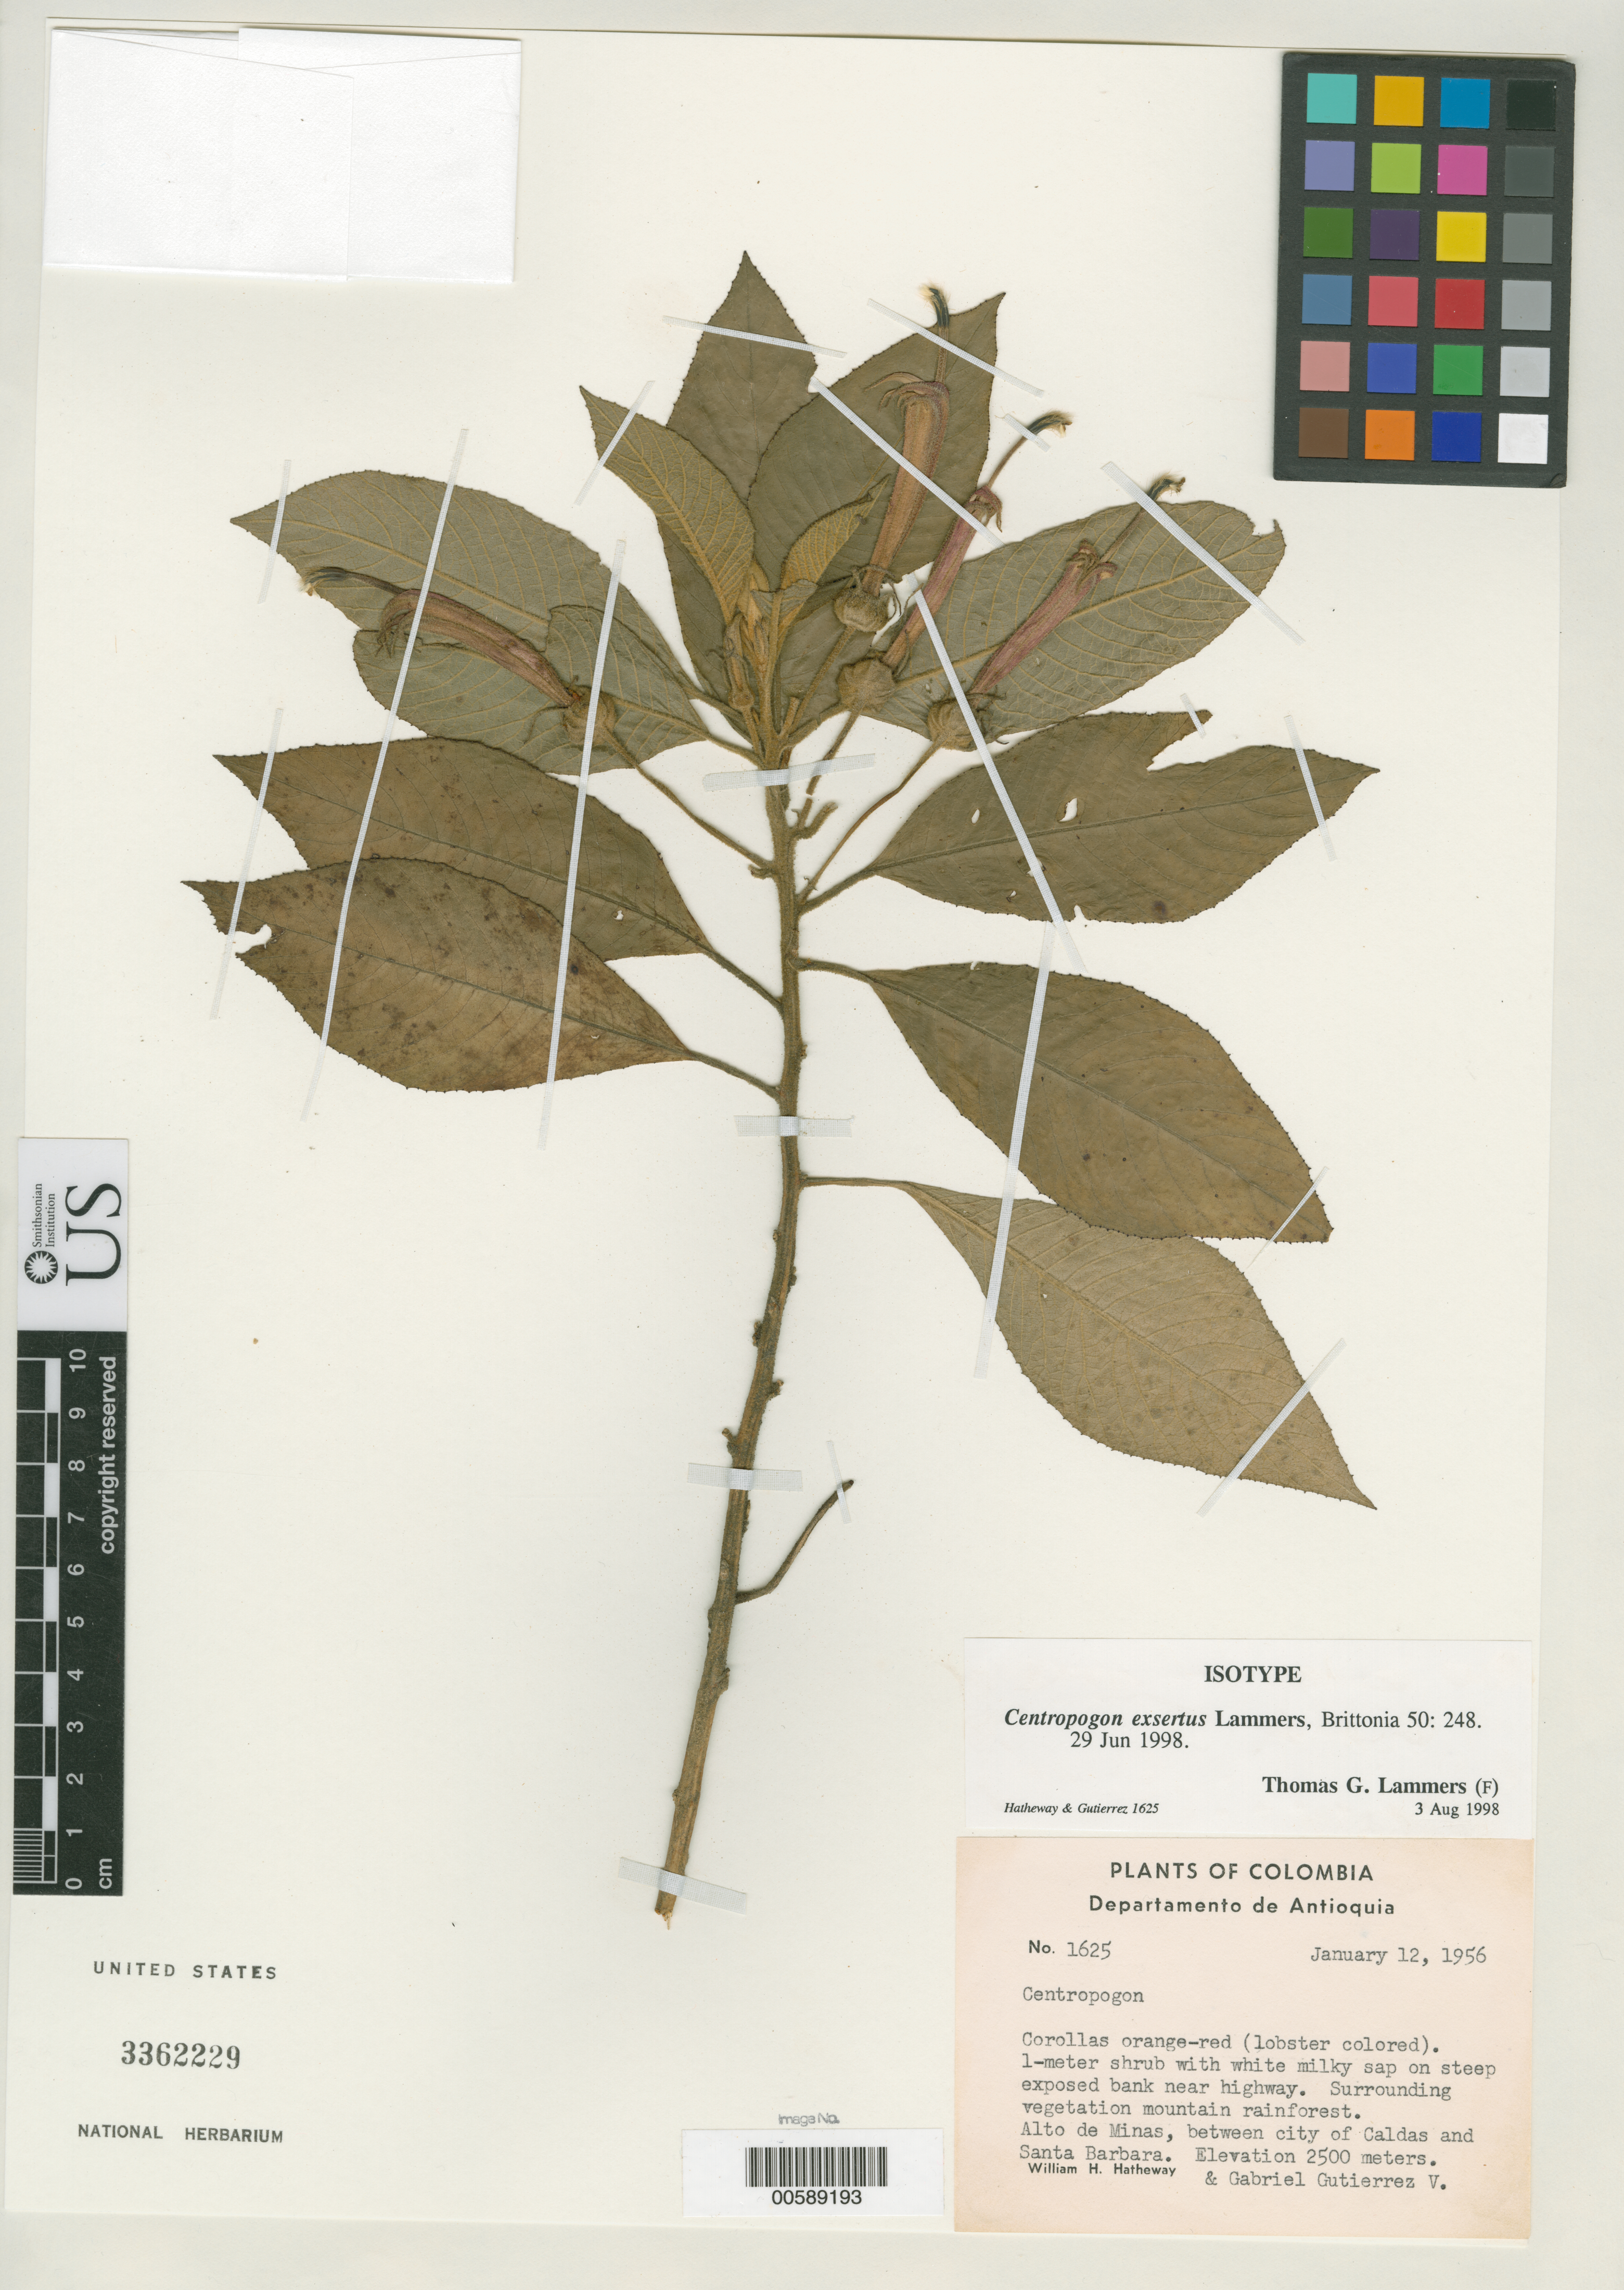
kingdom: Plantae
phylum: Tracheophyta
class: Magnoliopsida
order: Asterales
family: Campanulaceae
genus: Centropogon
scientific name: Centropogon exsertus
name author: Lammers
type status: Isotype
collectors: W. H. Hatheway & G. Gutiérrez V.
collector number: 1625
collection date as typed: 12 Jan 1956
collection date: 1956-01-12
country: Colombia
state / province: Antioquia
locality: Alto de Minos, between Caldas City & Santa Barbara.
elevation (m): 2500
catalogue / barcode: US 3362229